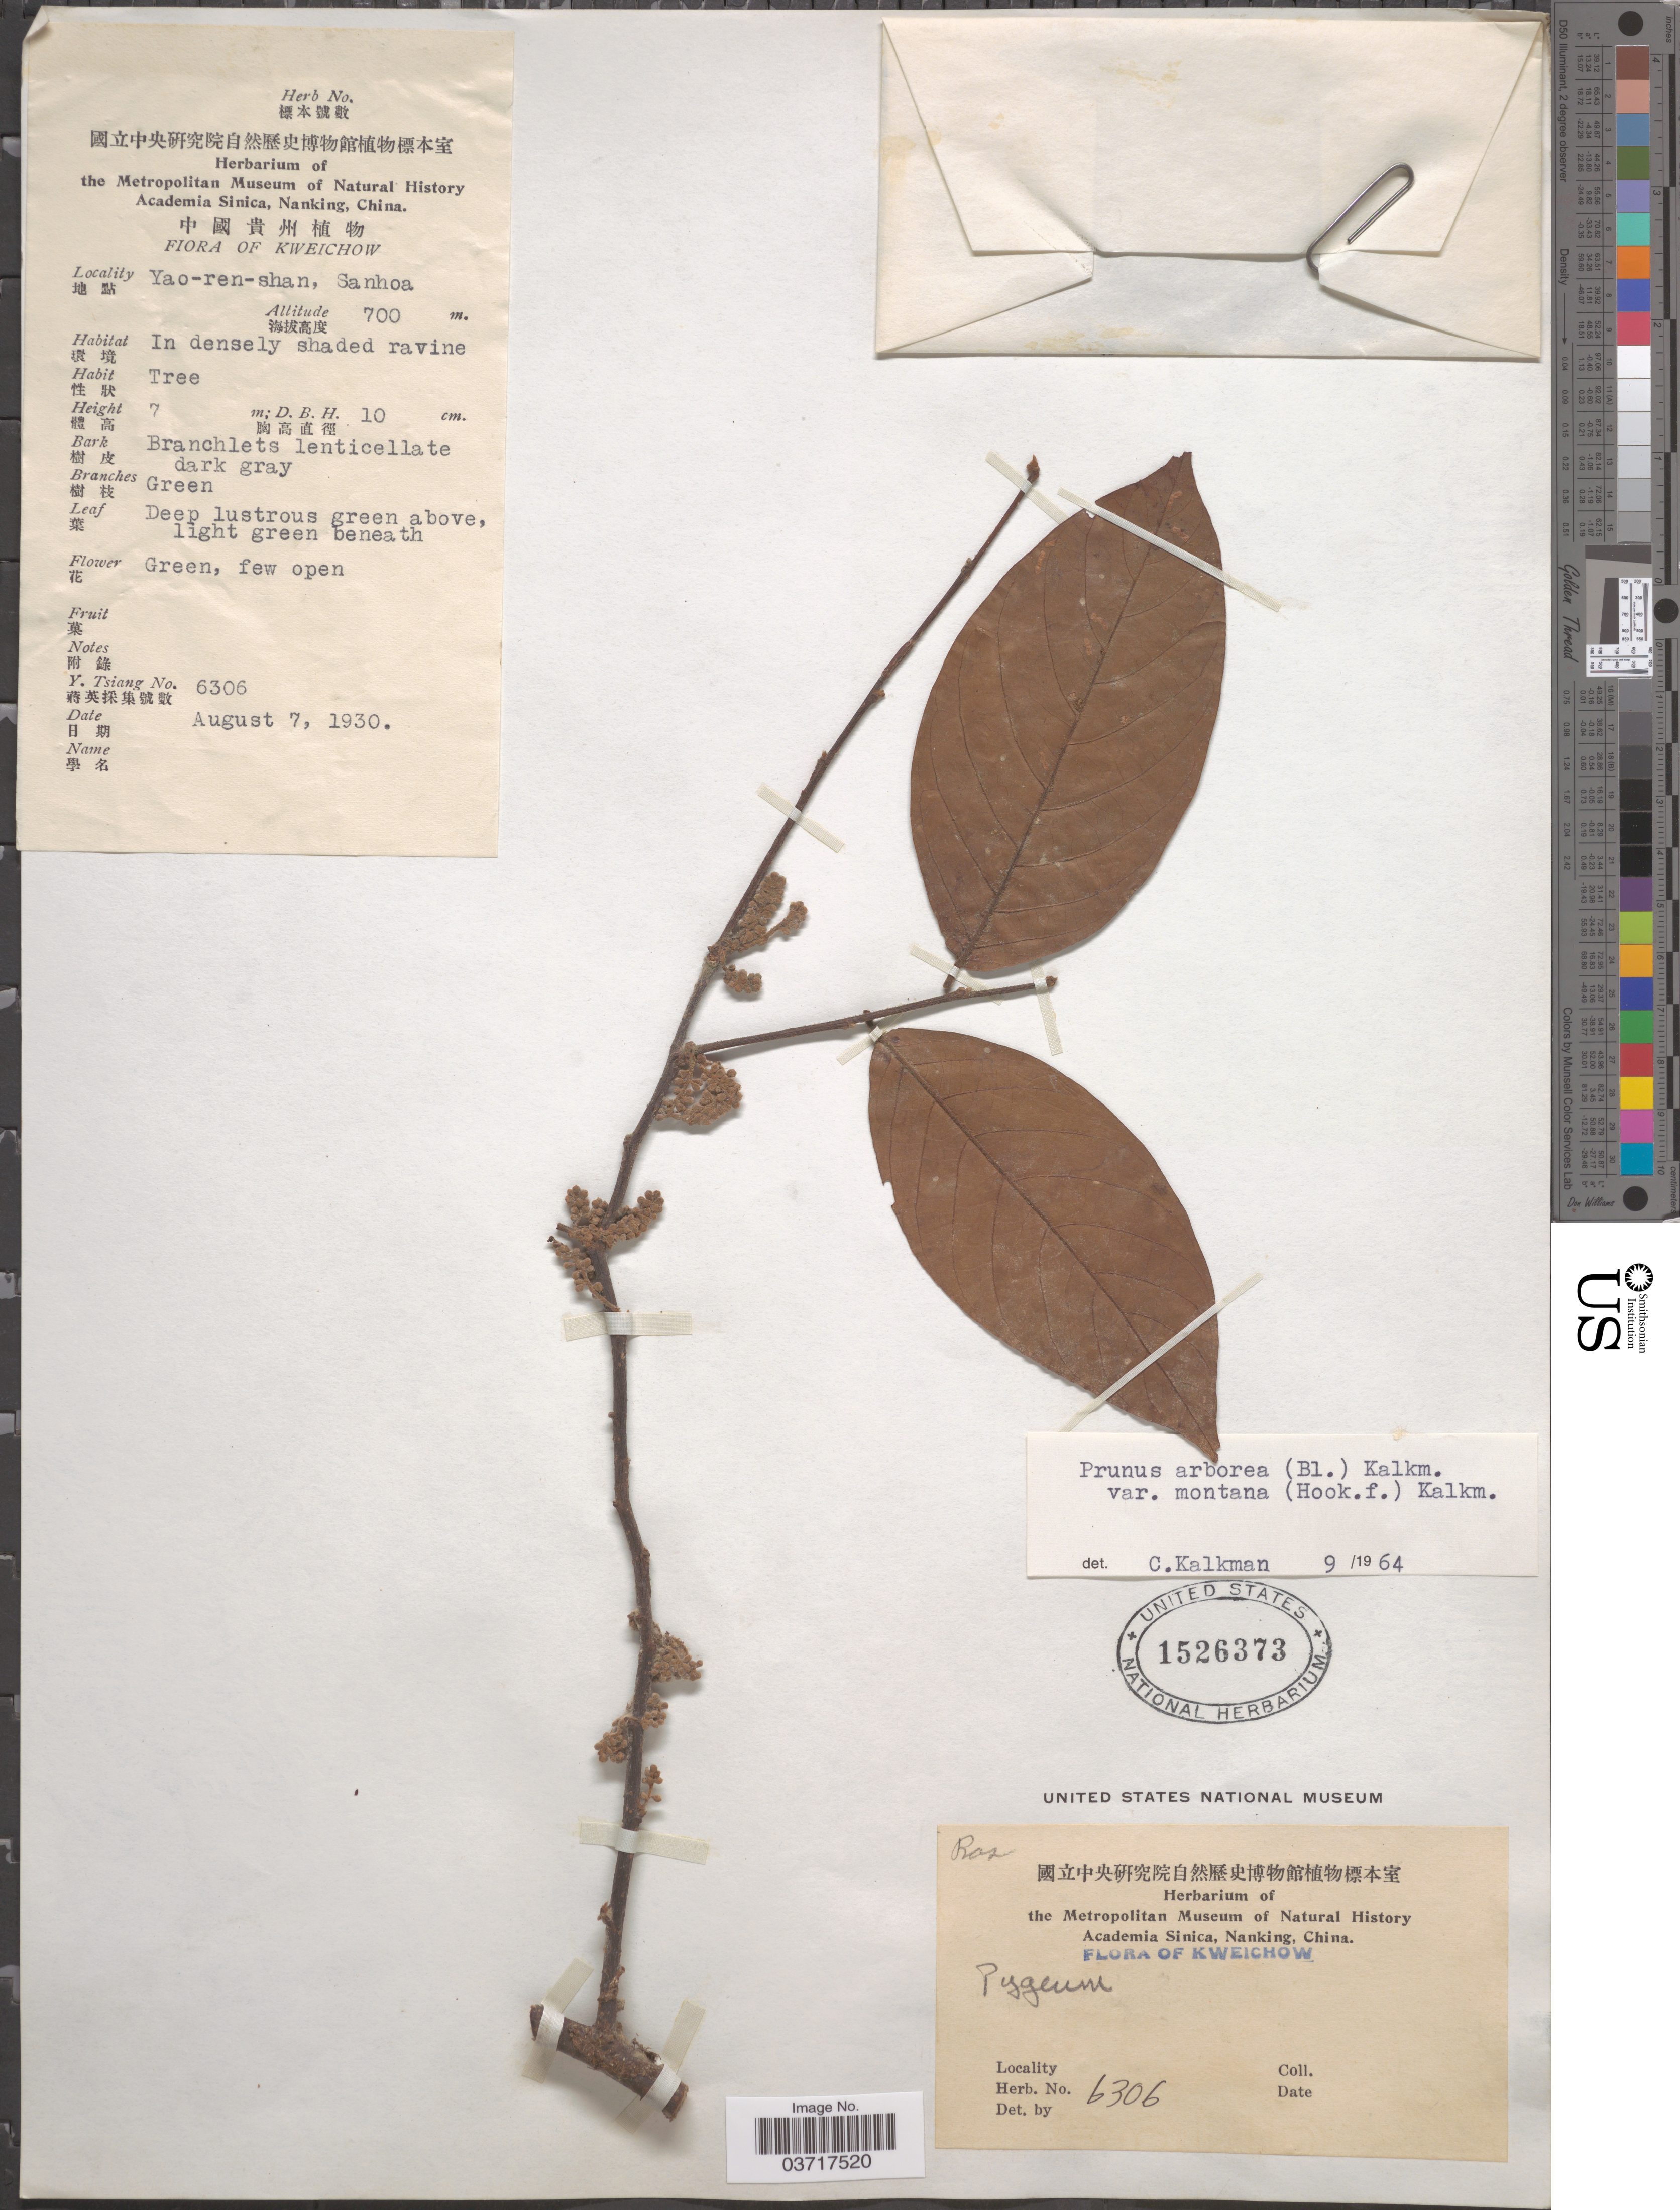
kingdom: Plantae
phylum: Tracheophyta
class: Magnoliopsida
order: Rosales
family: Rosaceae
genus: Prunus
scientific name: Prunus arborea var. montana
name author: (Hook. f.) Kalkman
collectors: Y. Tsiang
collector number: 6306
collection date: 1930-08-07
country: China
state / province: Guizhou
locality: Kweichow. Yao-ren-shan, Sanhoa.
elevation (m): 700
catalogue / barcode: US 1526373